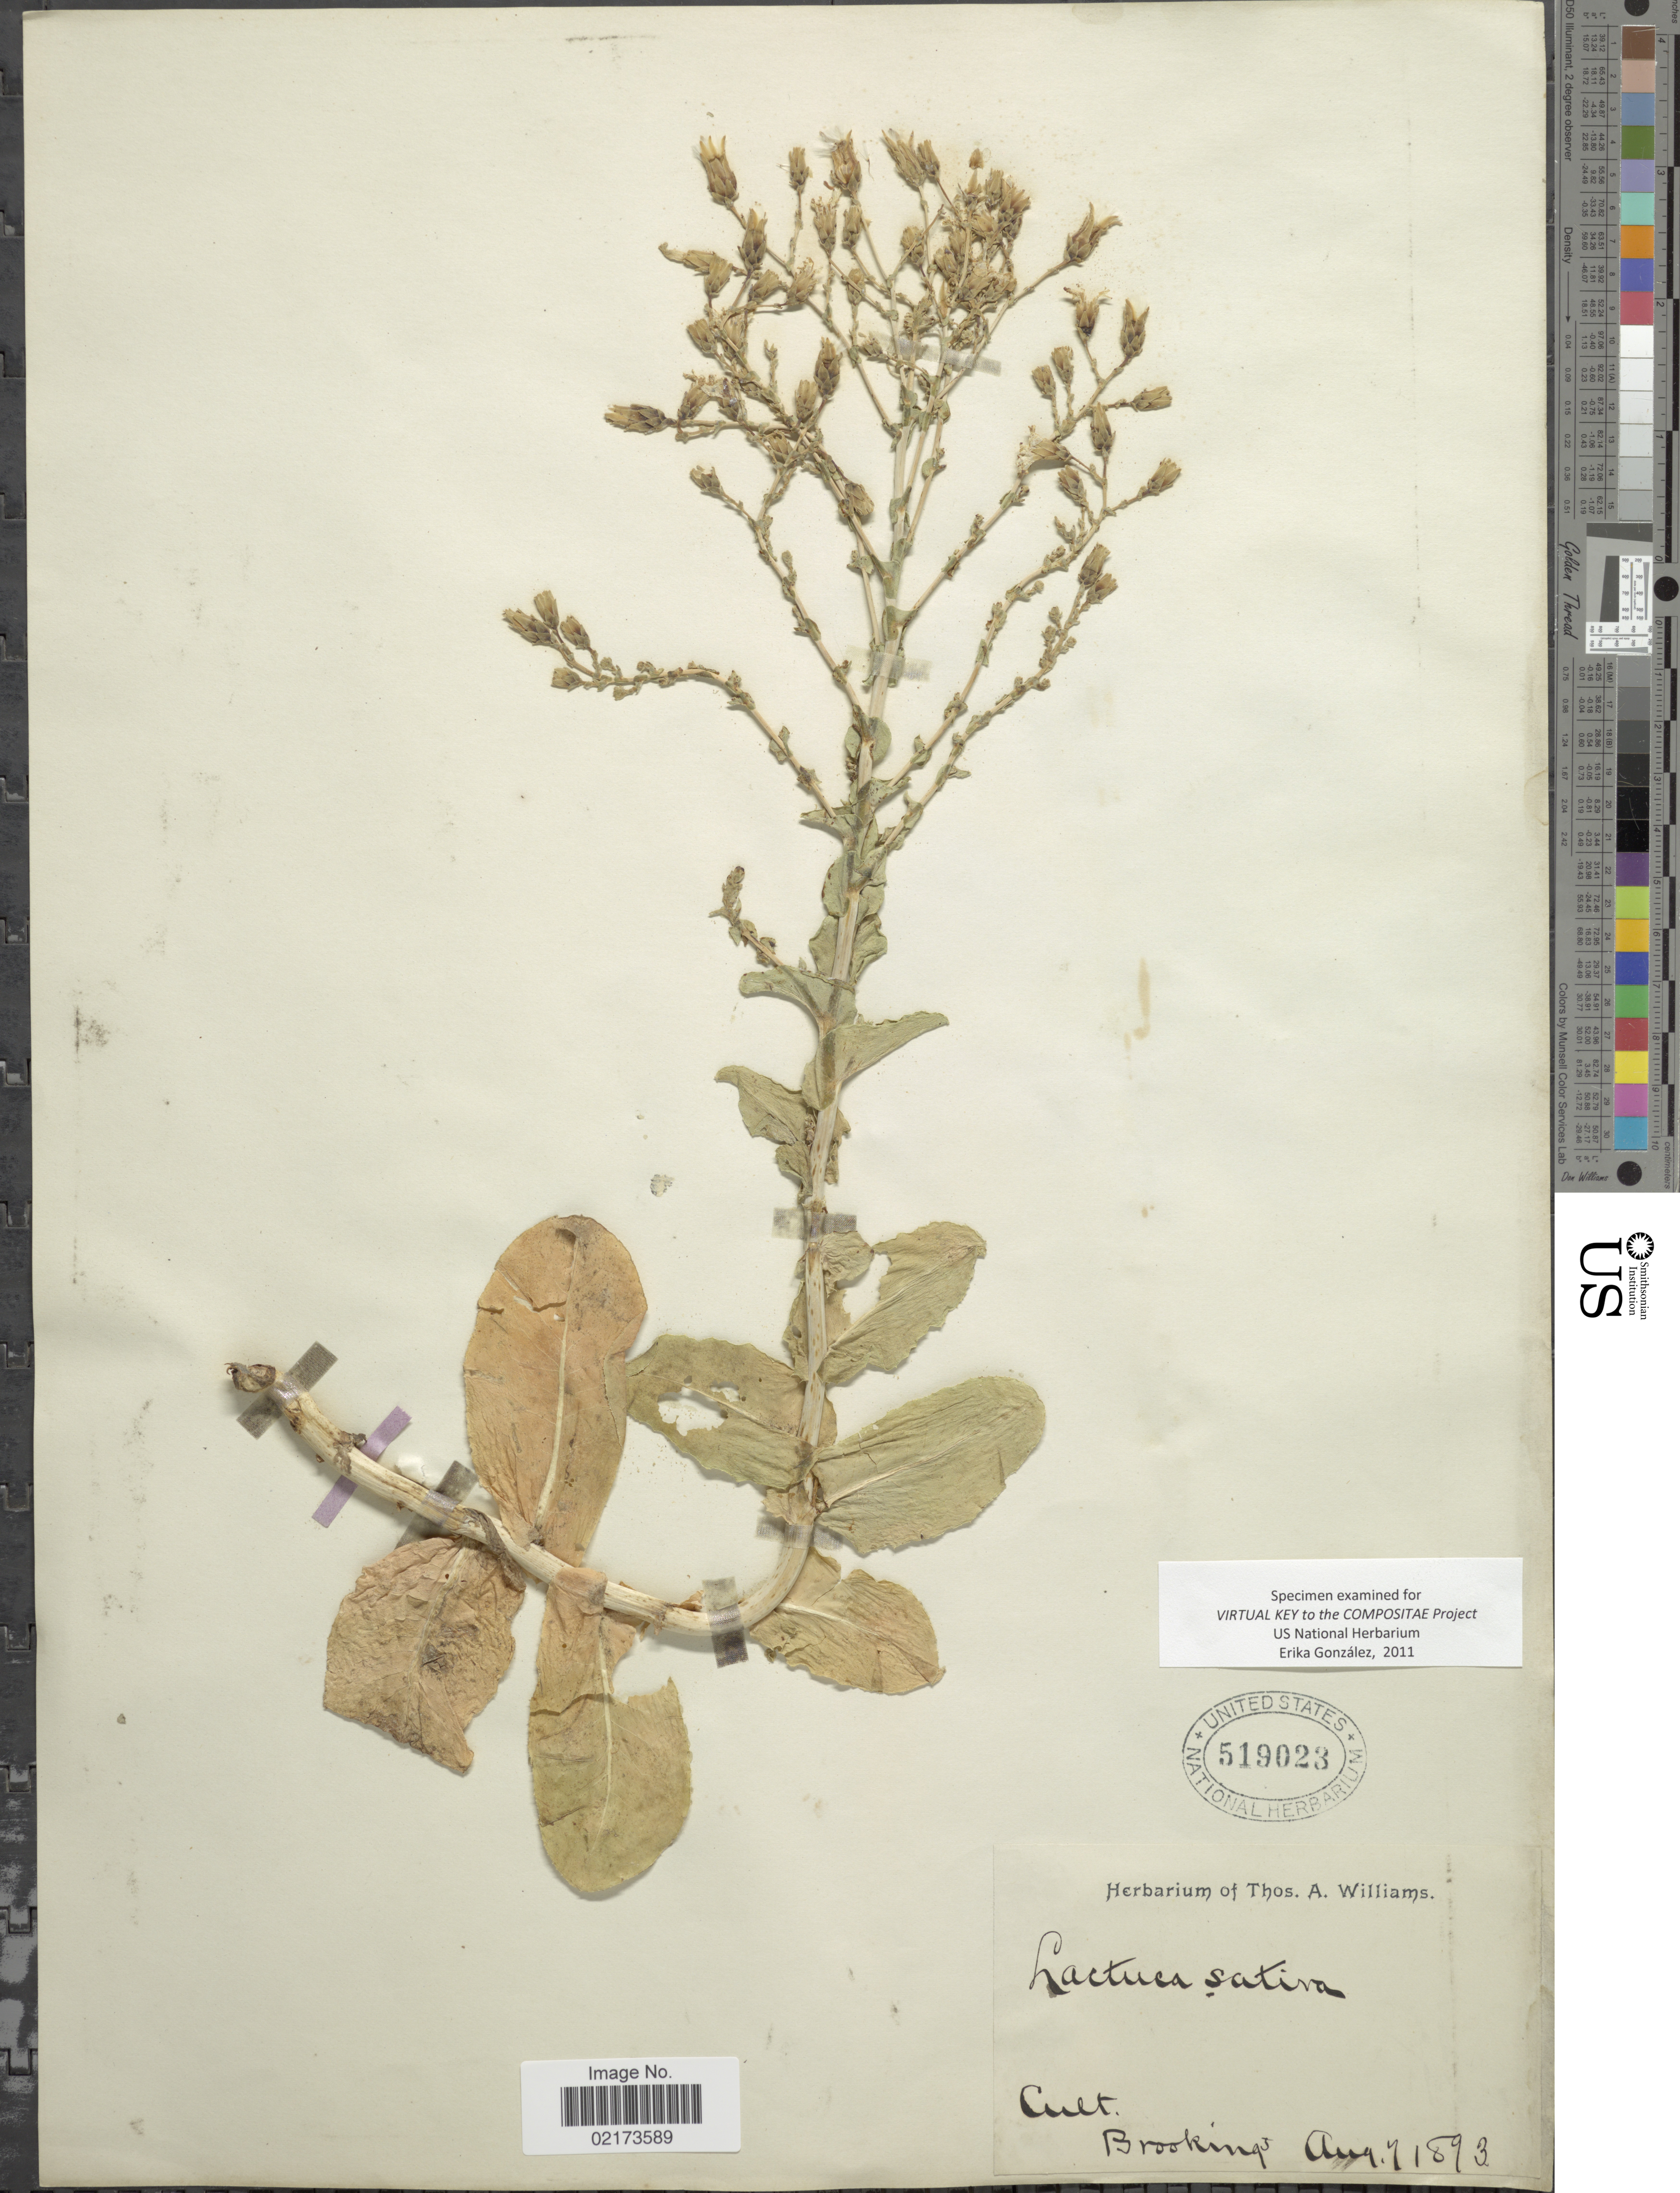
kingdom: Plantae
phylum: Tracheophyta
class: Magnoliopsida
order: Asterales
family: Asteraceae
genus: Lactuca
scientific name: Lactuca sativa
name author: L.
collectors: ex herb. Thos. A. Williams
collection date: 1893-08-07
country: United States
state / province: South Dakota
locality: Brookings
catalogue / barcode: US 519023